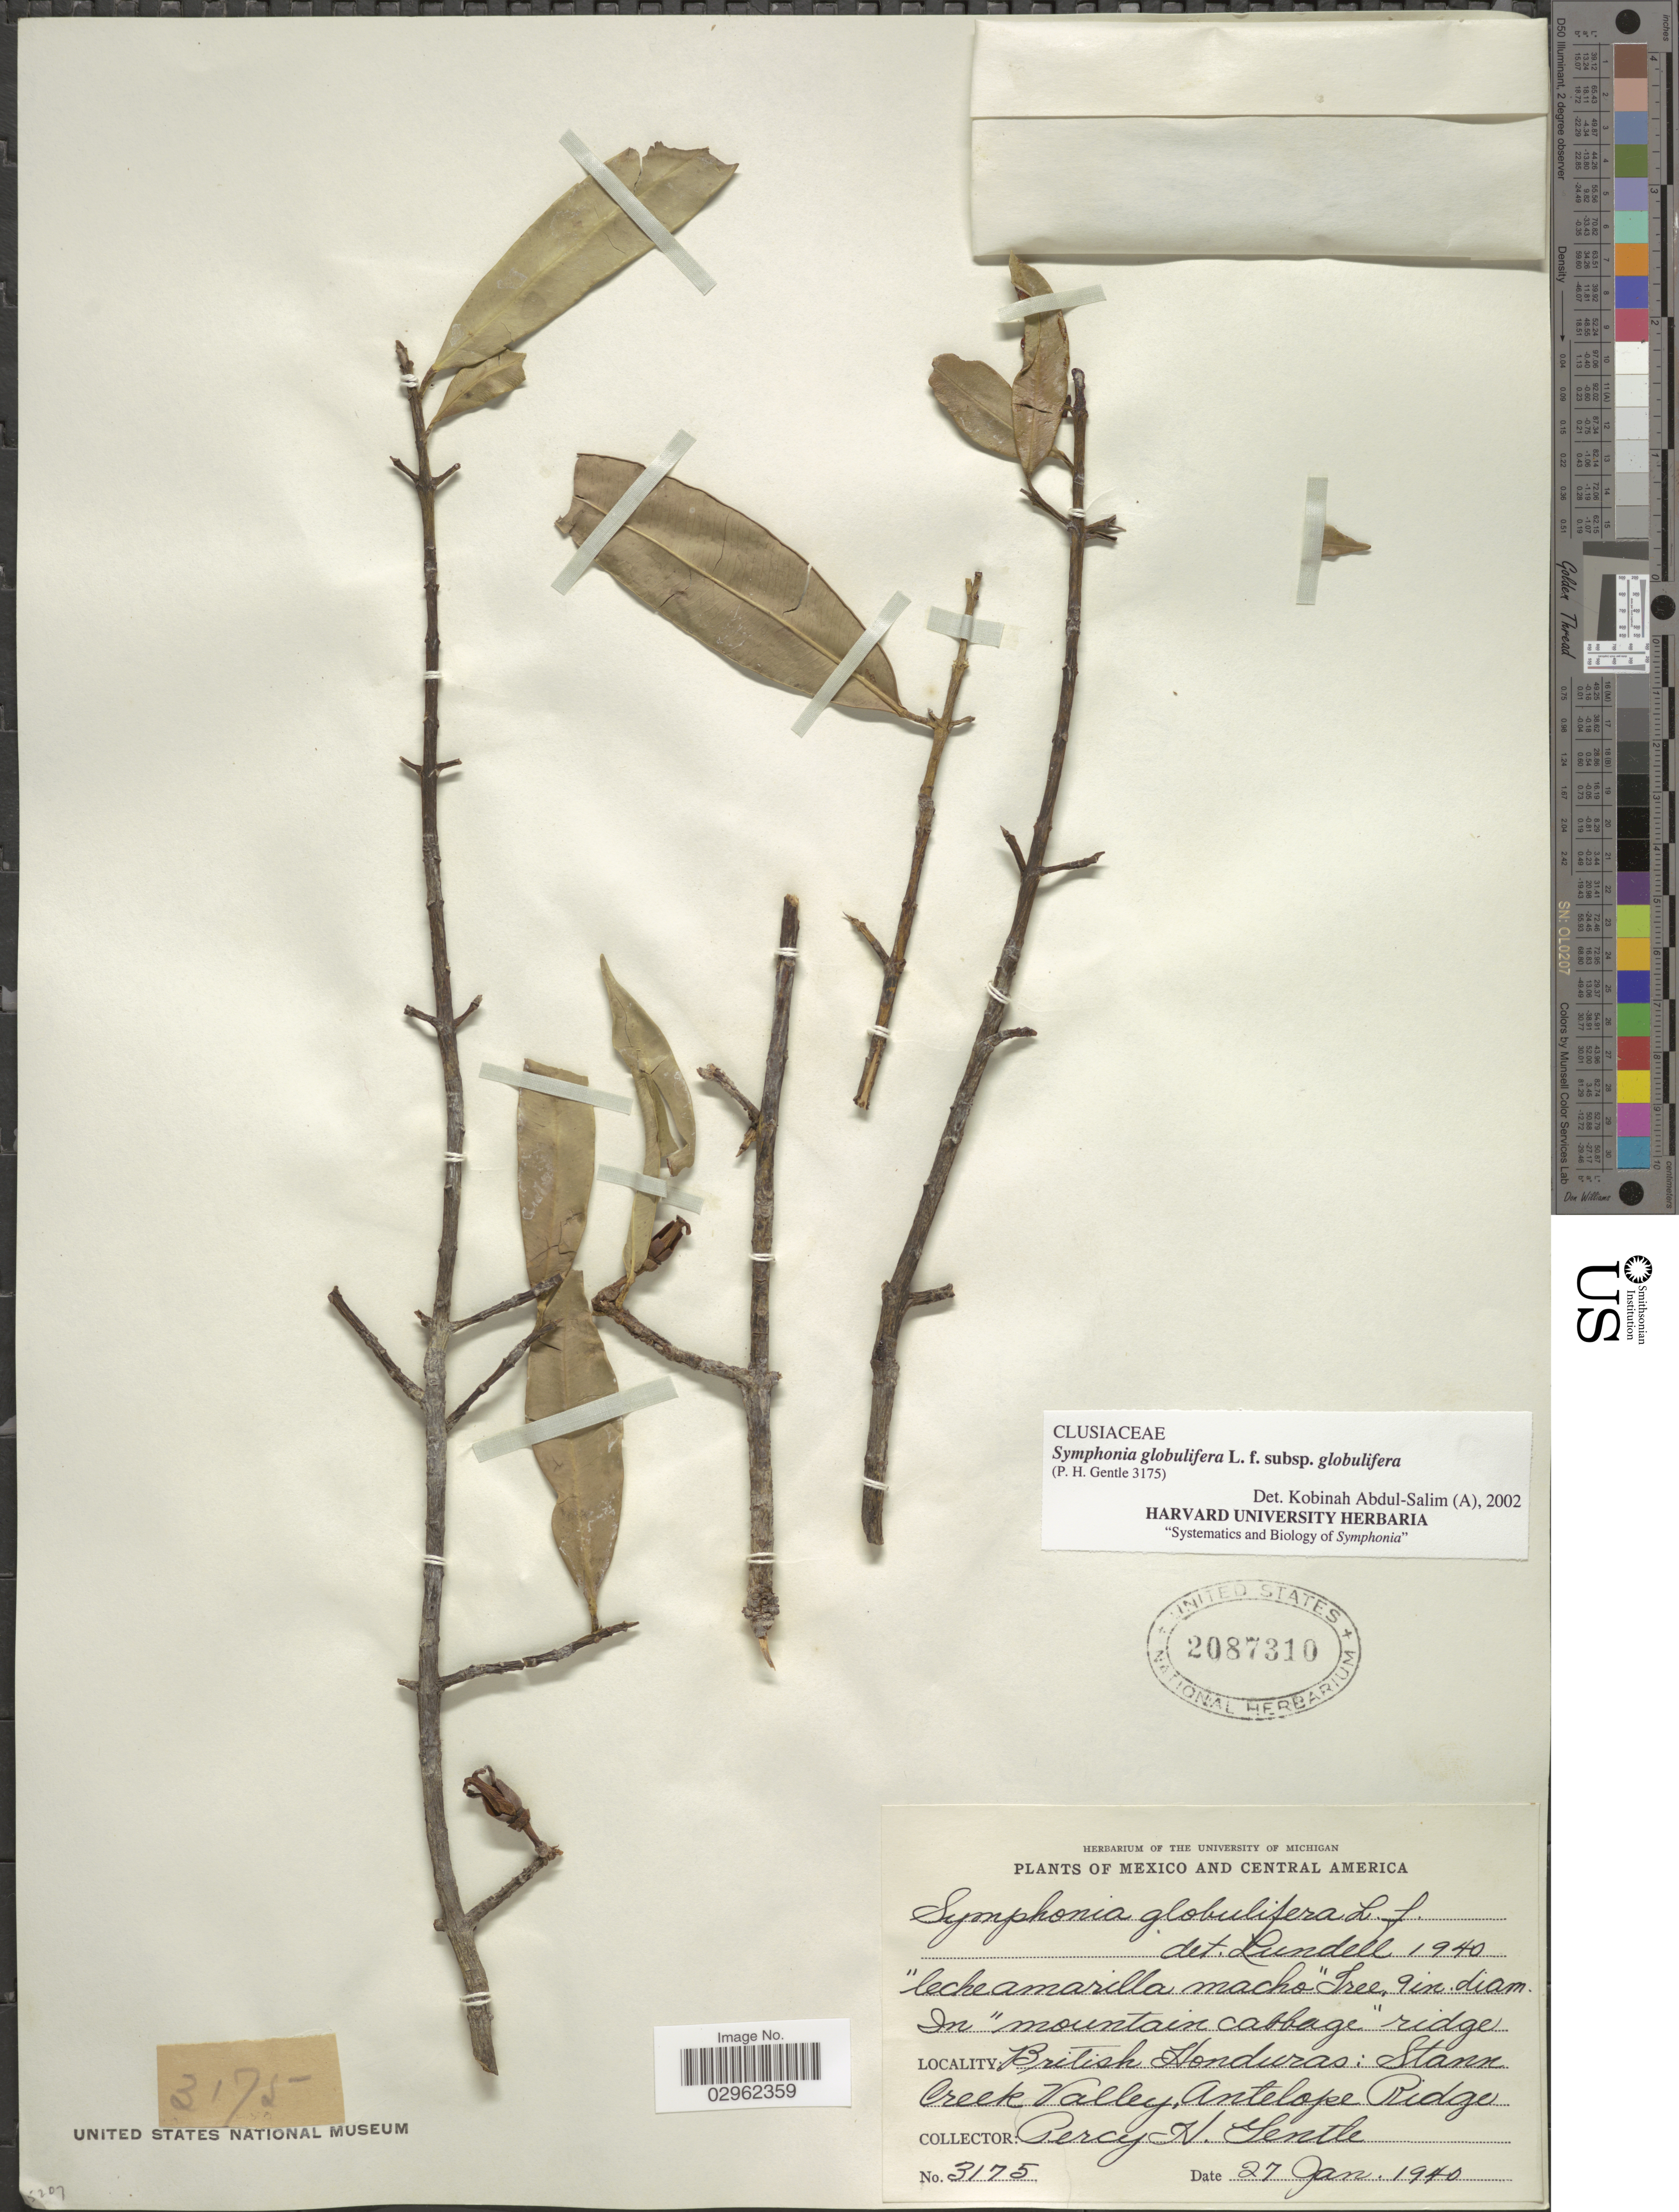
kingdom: Plantae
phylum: Tracheophyta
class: Magnoliopsida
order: Malpighiales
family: Clusiaceae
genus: Symphonia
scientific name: Symphonia globulifera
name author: L. f.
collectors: P. H. Gentle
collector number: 3175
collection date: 1940-01-27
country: Belize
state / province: Stann Creek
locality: British Honduras: Stann Creek Valley, Antelope Ridge.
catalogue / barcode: US 2087310